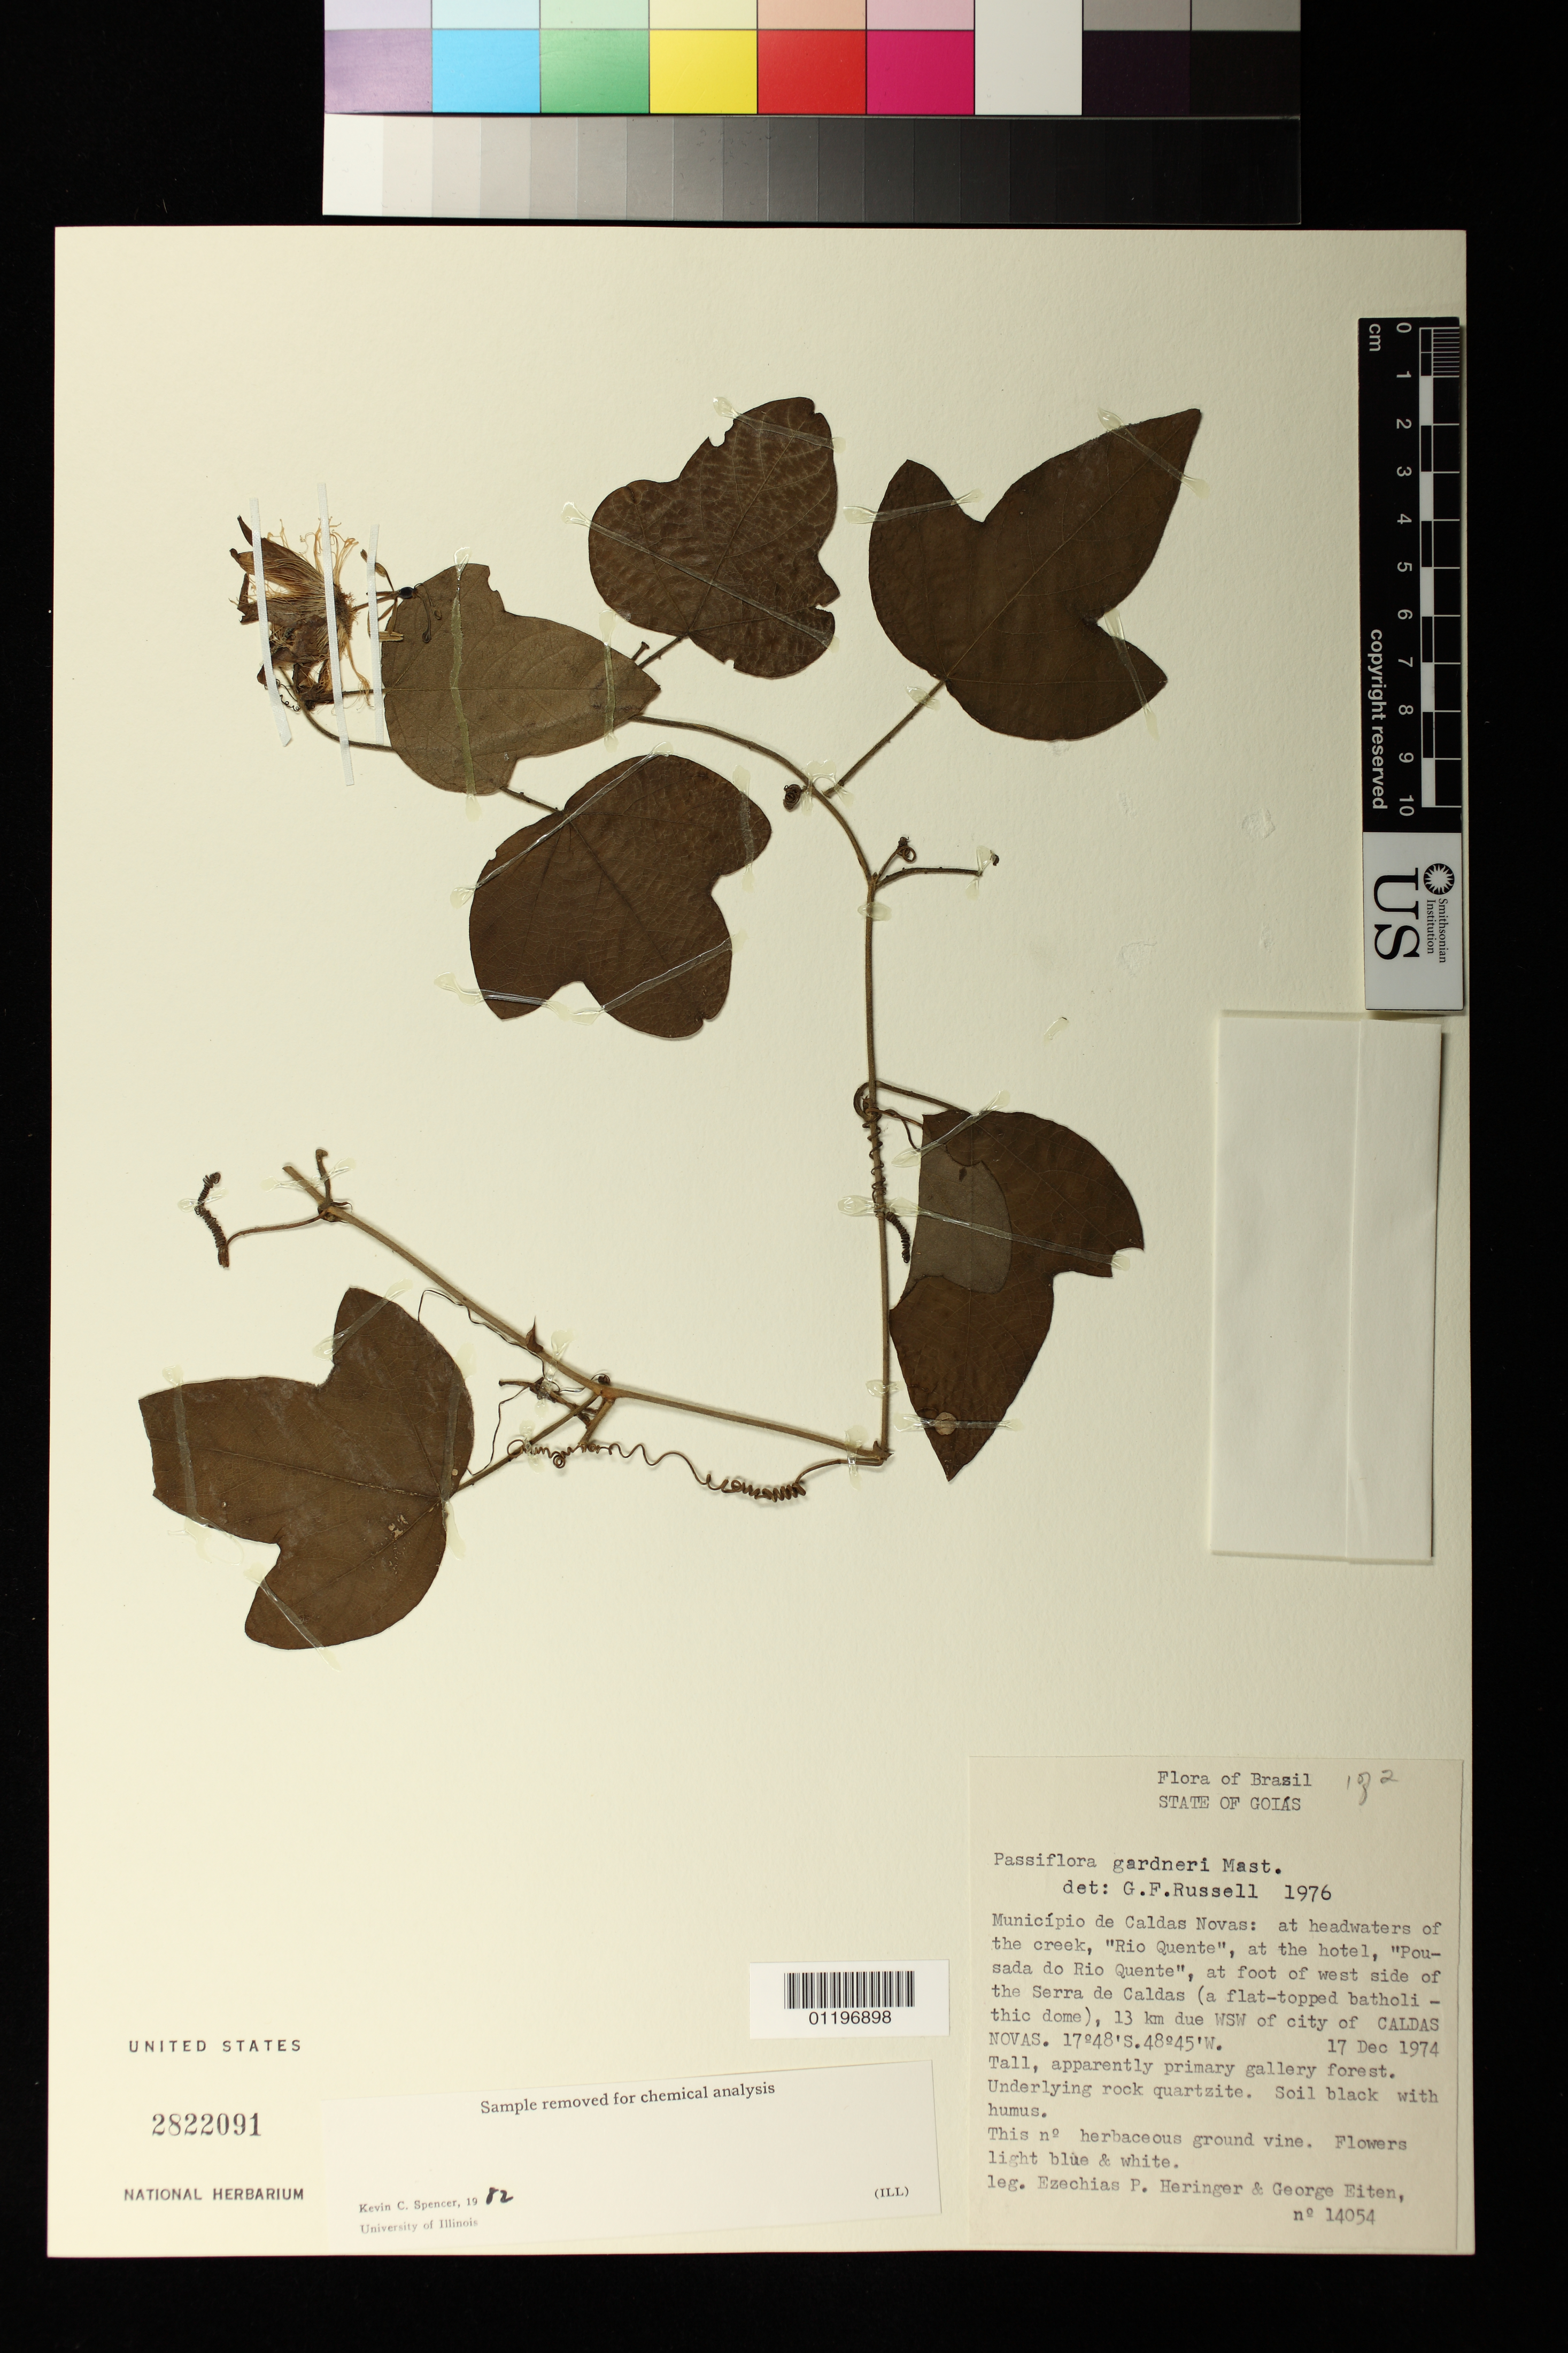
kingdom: Plantae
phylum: Tracheophyta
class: Magnoliopsida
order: Malpighiales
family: Passifloraceae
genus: Passiflora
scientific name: Passiflora gardneri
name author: Mast.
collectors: E. P. Heringer & G. Eiten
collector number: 14054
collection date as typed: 17 Dec 1974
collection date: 1974-12-17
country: Brazil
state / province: Goiás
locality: Municipio Caldas Novas, at headwaters of creek, Rio Quente, at the hotel, "Pousada do Rio Quente", at foot of west side of the Serra de Caldas, 13 km WSW of city of Caldas Novas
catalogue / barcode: US 2822091